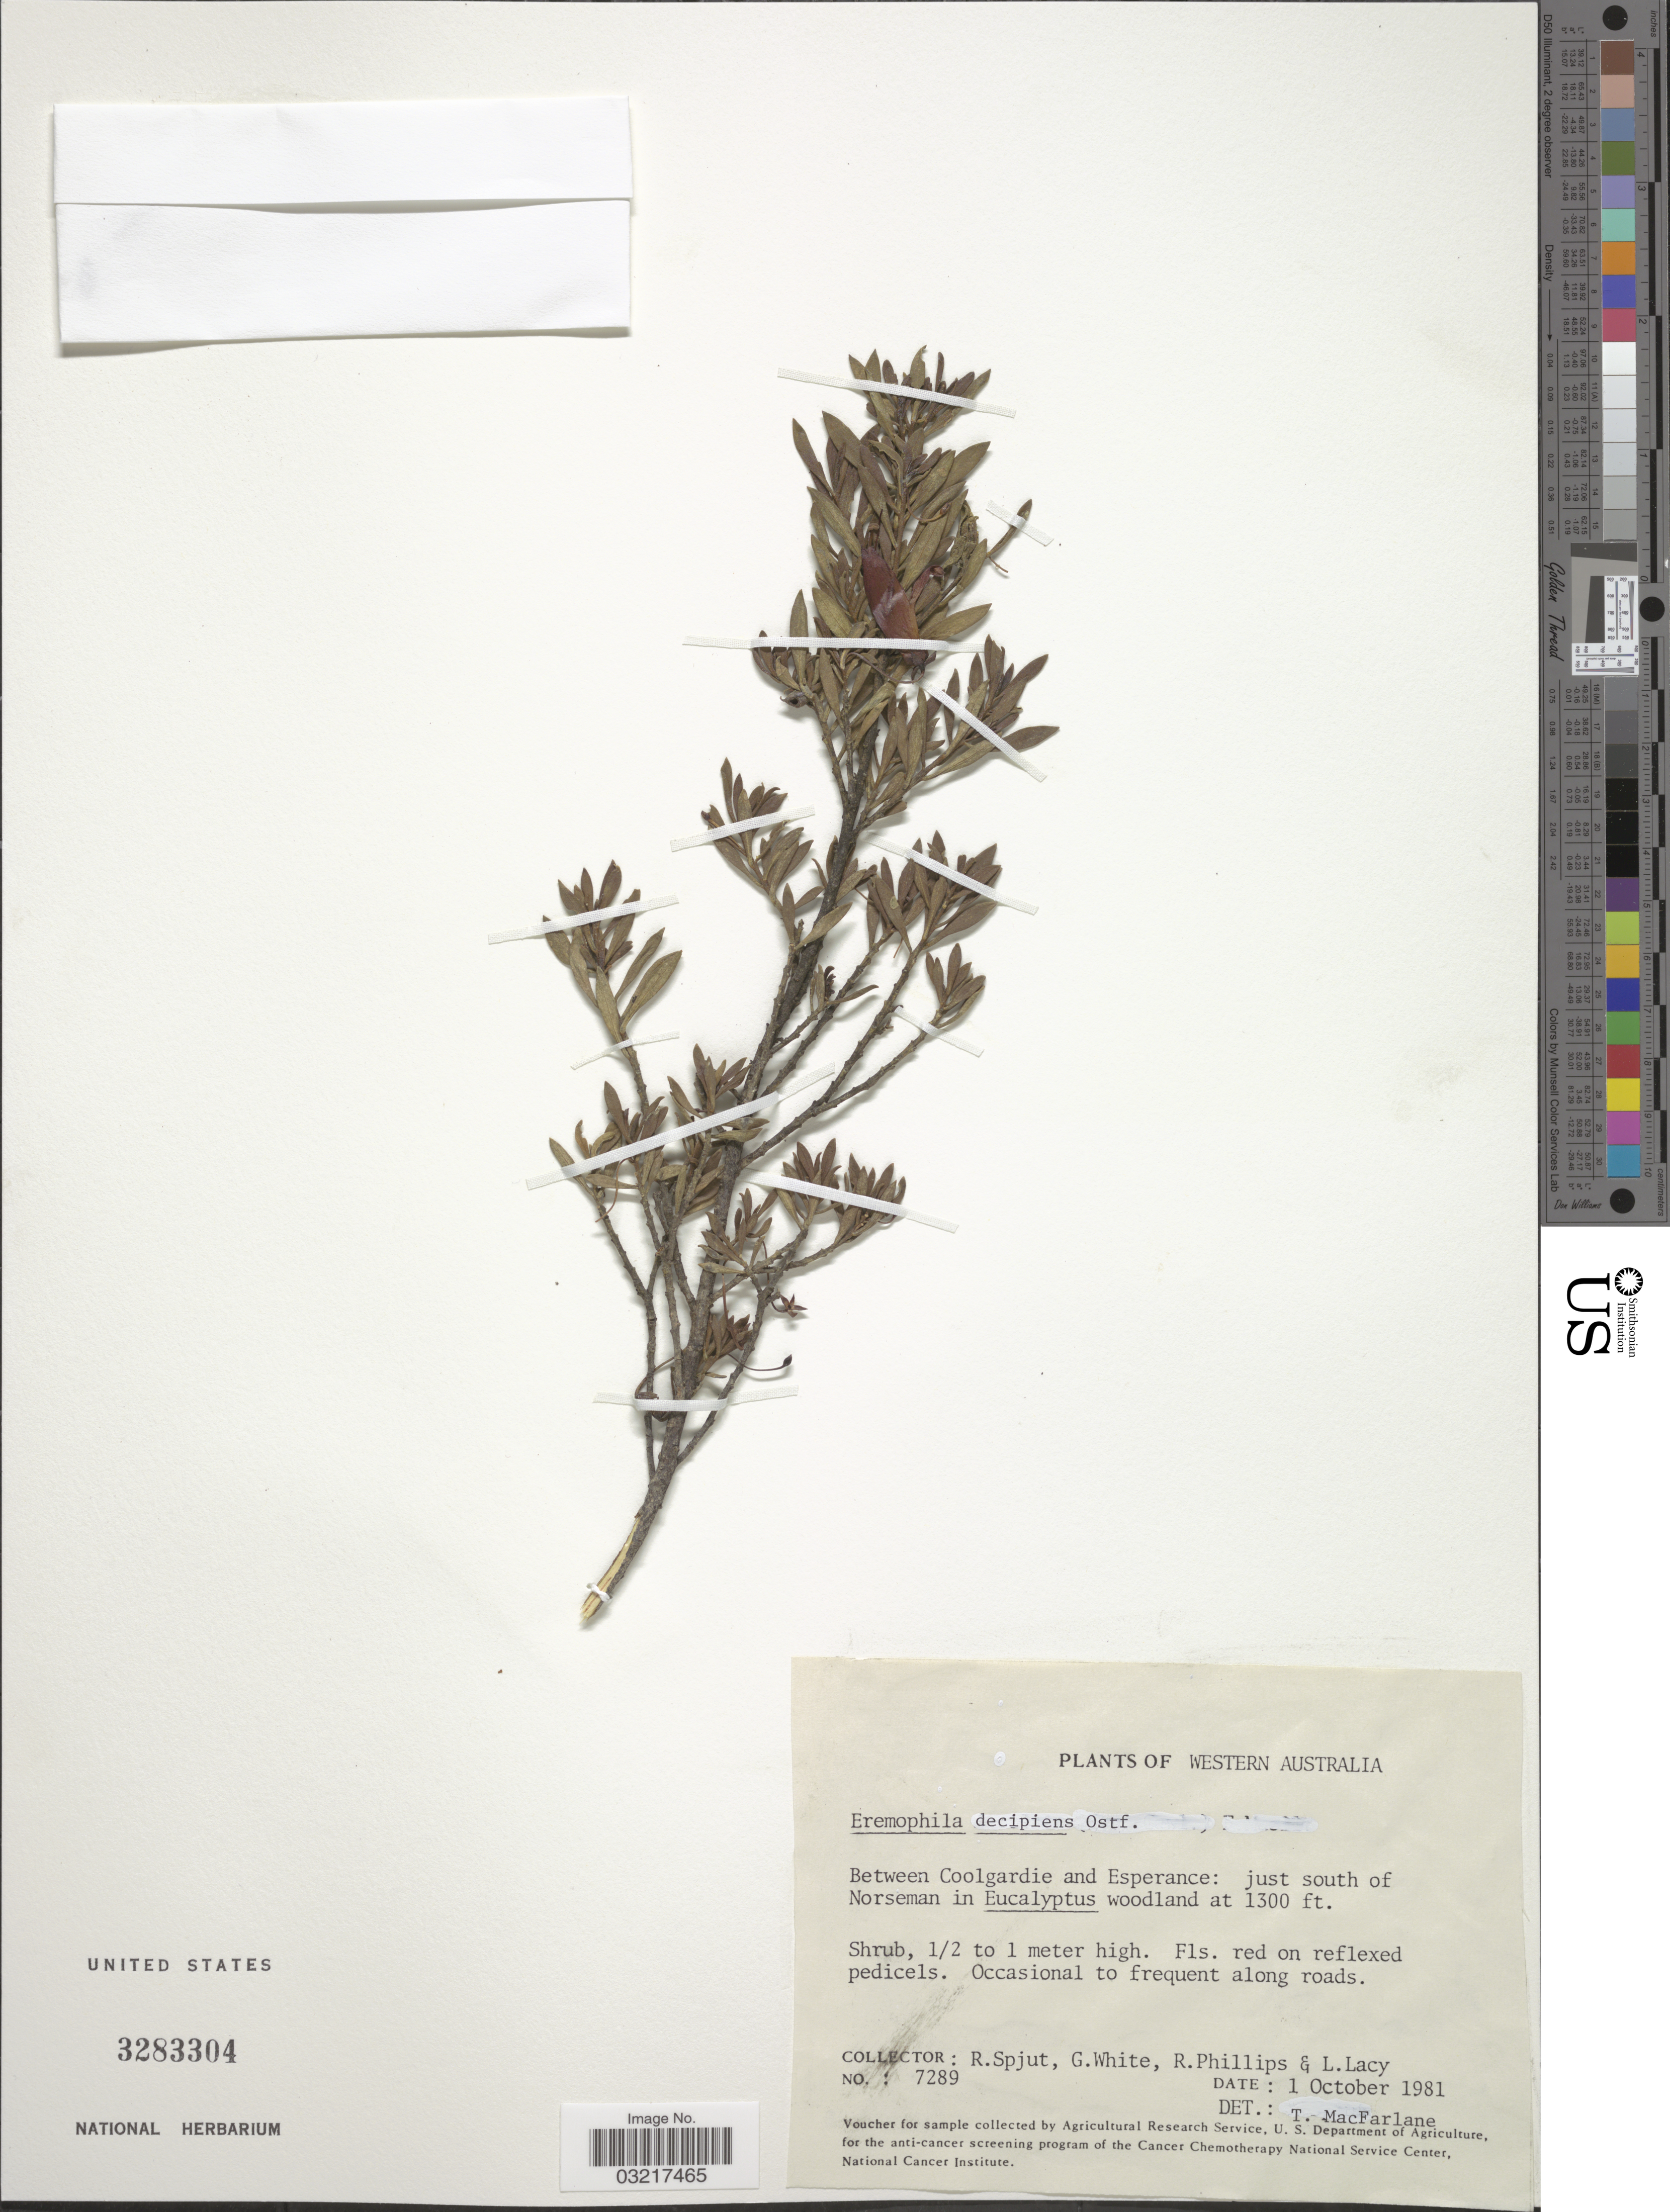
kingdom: Plantae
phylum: Tracheophyta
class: Magnoliopsida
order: Lamiales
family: Scrophulariaceae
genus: Eremophila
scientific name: Eremophila decipiens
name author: Ostenf.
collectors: R. Spjut, G. White, R. Phillips & L. Lacy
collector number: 7289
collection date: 1981-10-01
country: Australia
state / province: Western Australia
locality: Between Coolgardie and Esperance: just south of Norseman in Eucalyptus woodland.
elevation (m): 396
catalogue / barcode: US 3283304